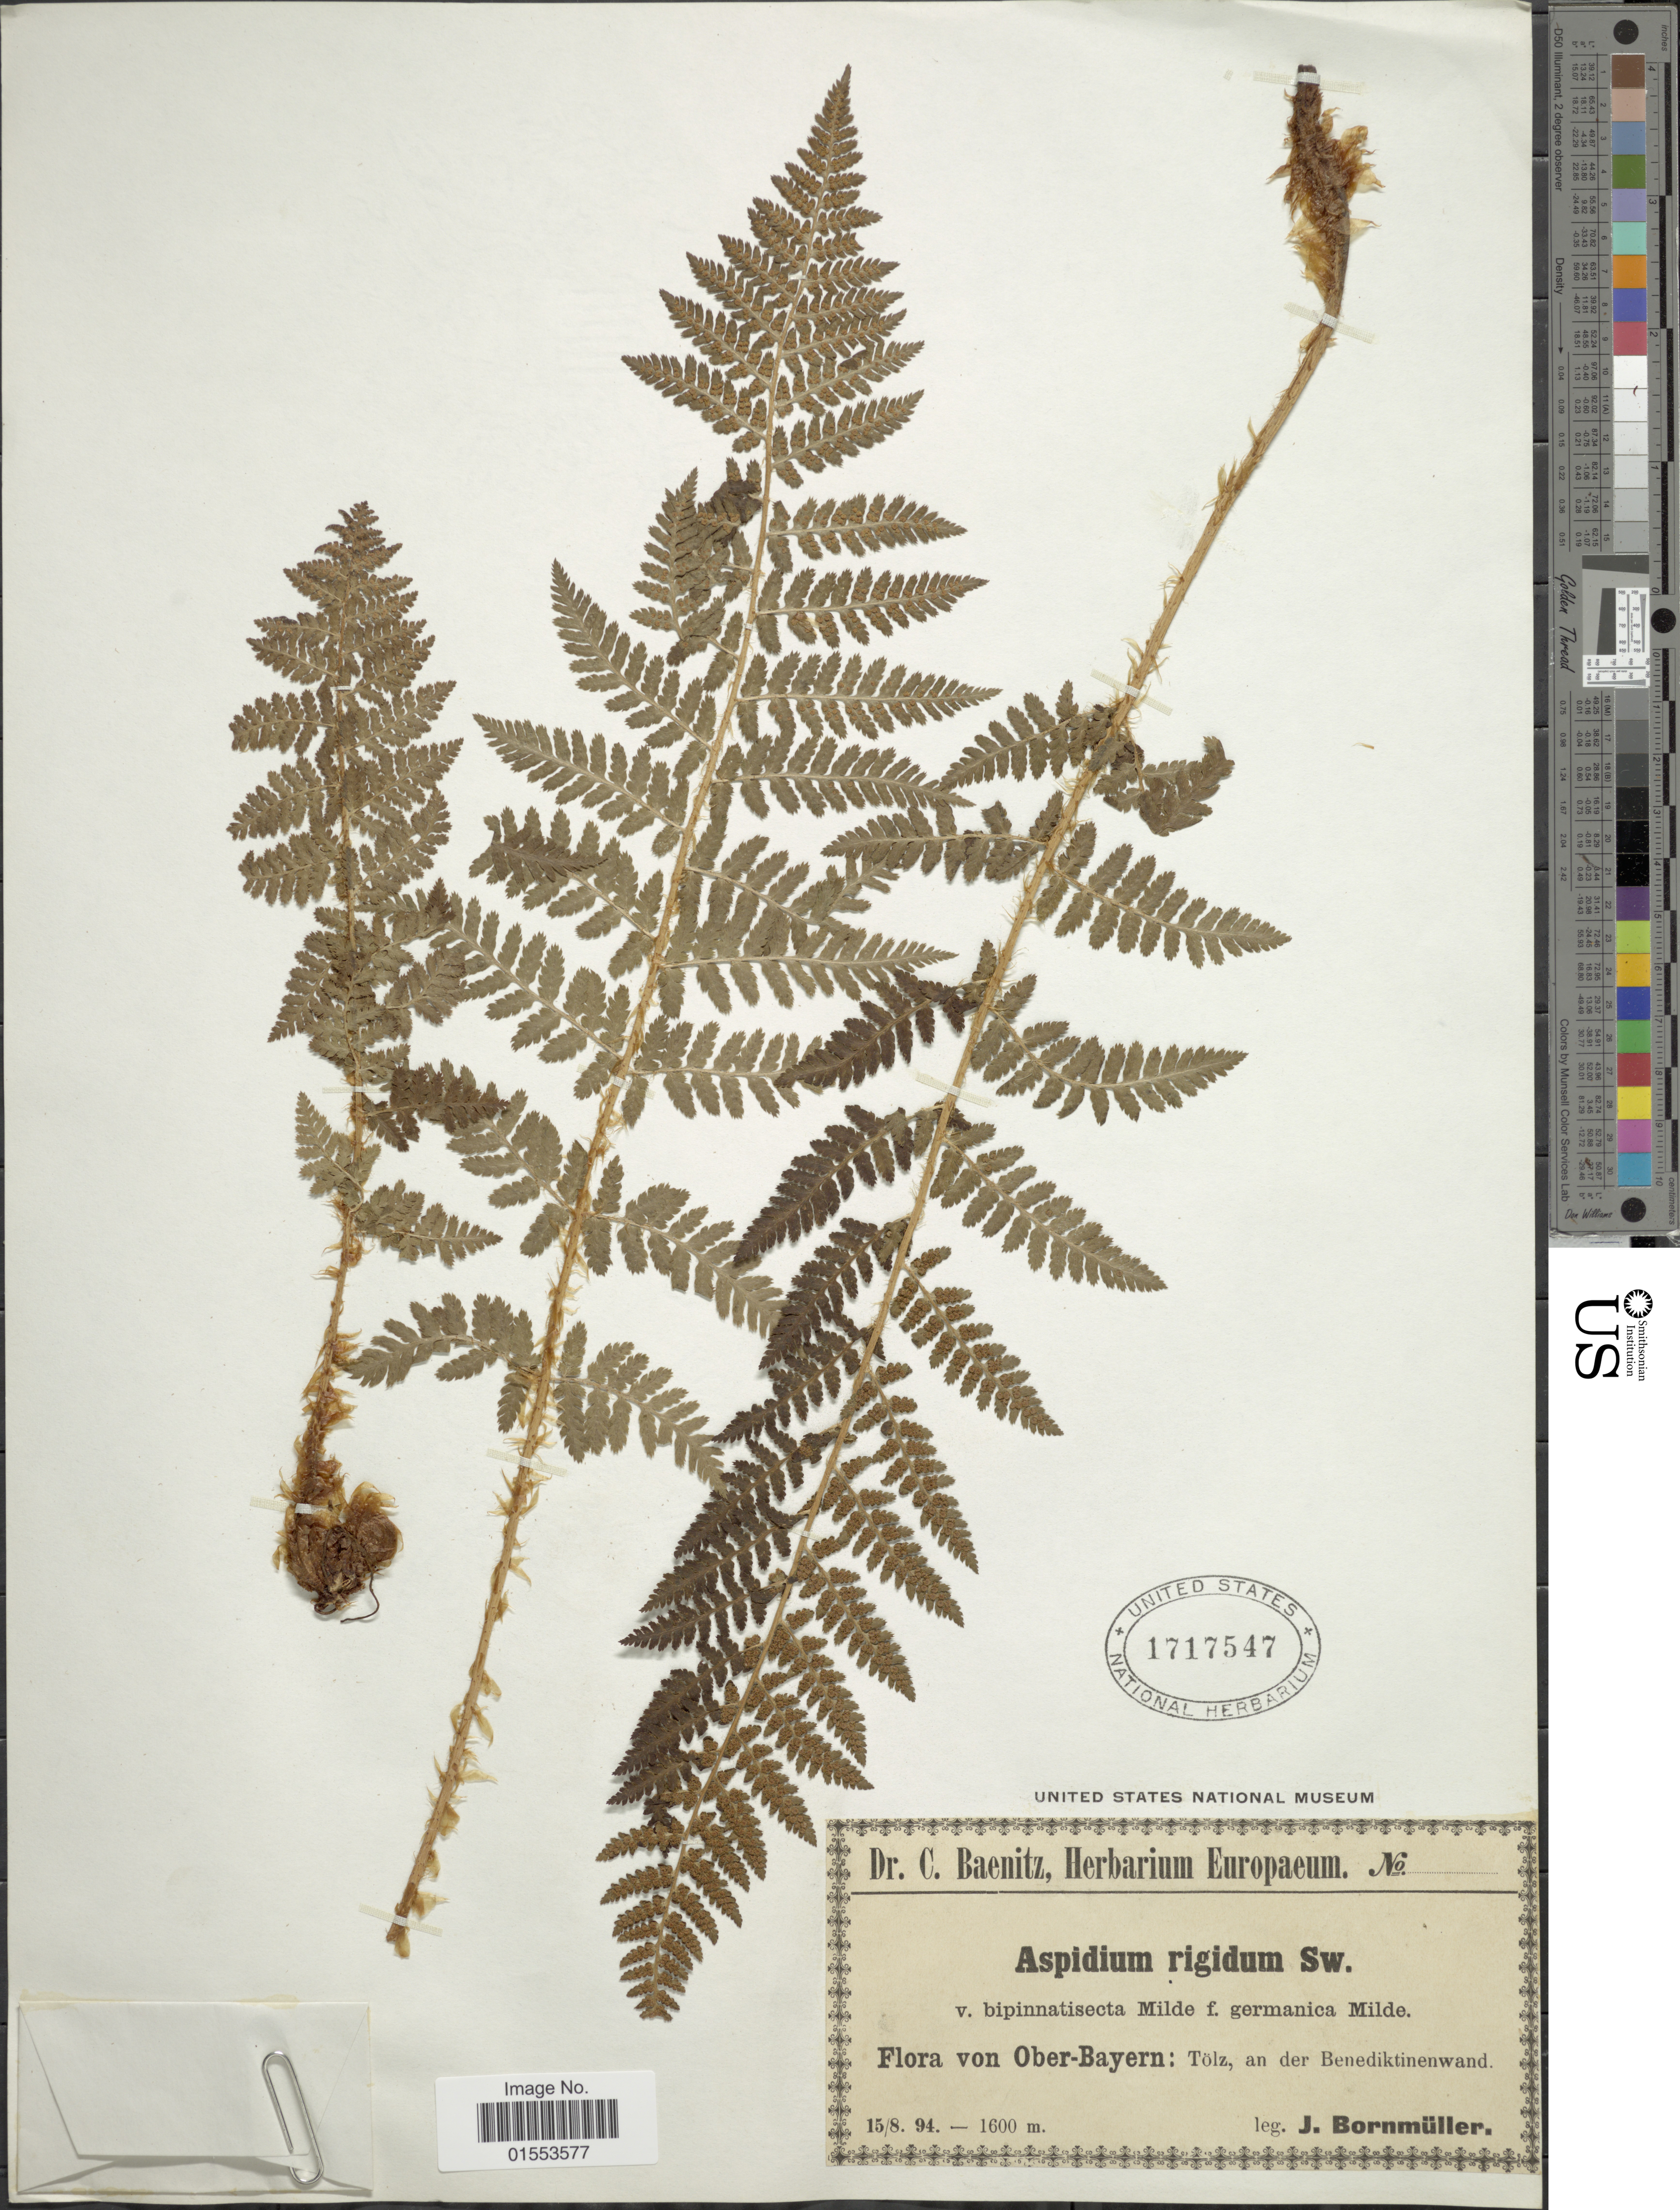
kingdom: Plantae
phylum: Tracheophyta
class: Polypodiopsida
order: Polypodiales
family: Dryopteridaceae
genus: Dryopteris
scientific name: Dryopteris rigida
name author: Underw.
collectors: J. Bornmüller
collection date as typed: Transcribed d/m/y: 15/8/94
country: Germany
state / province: Bayern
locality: Ober-Bayern: Tolz, an der Benediktinenwand.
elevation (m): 1600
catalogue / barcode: US 1717547